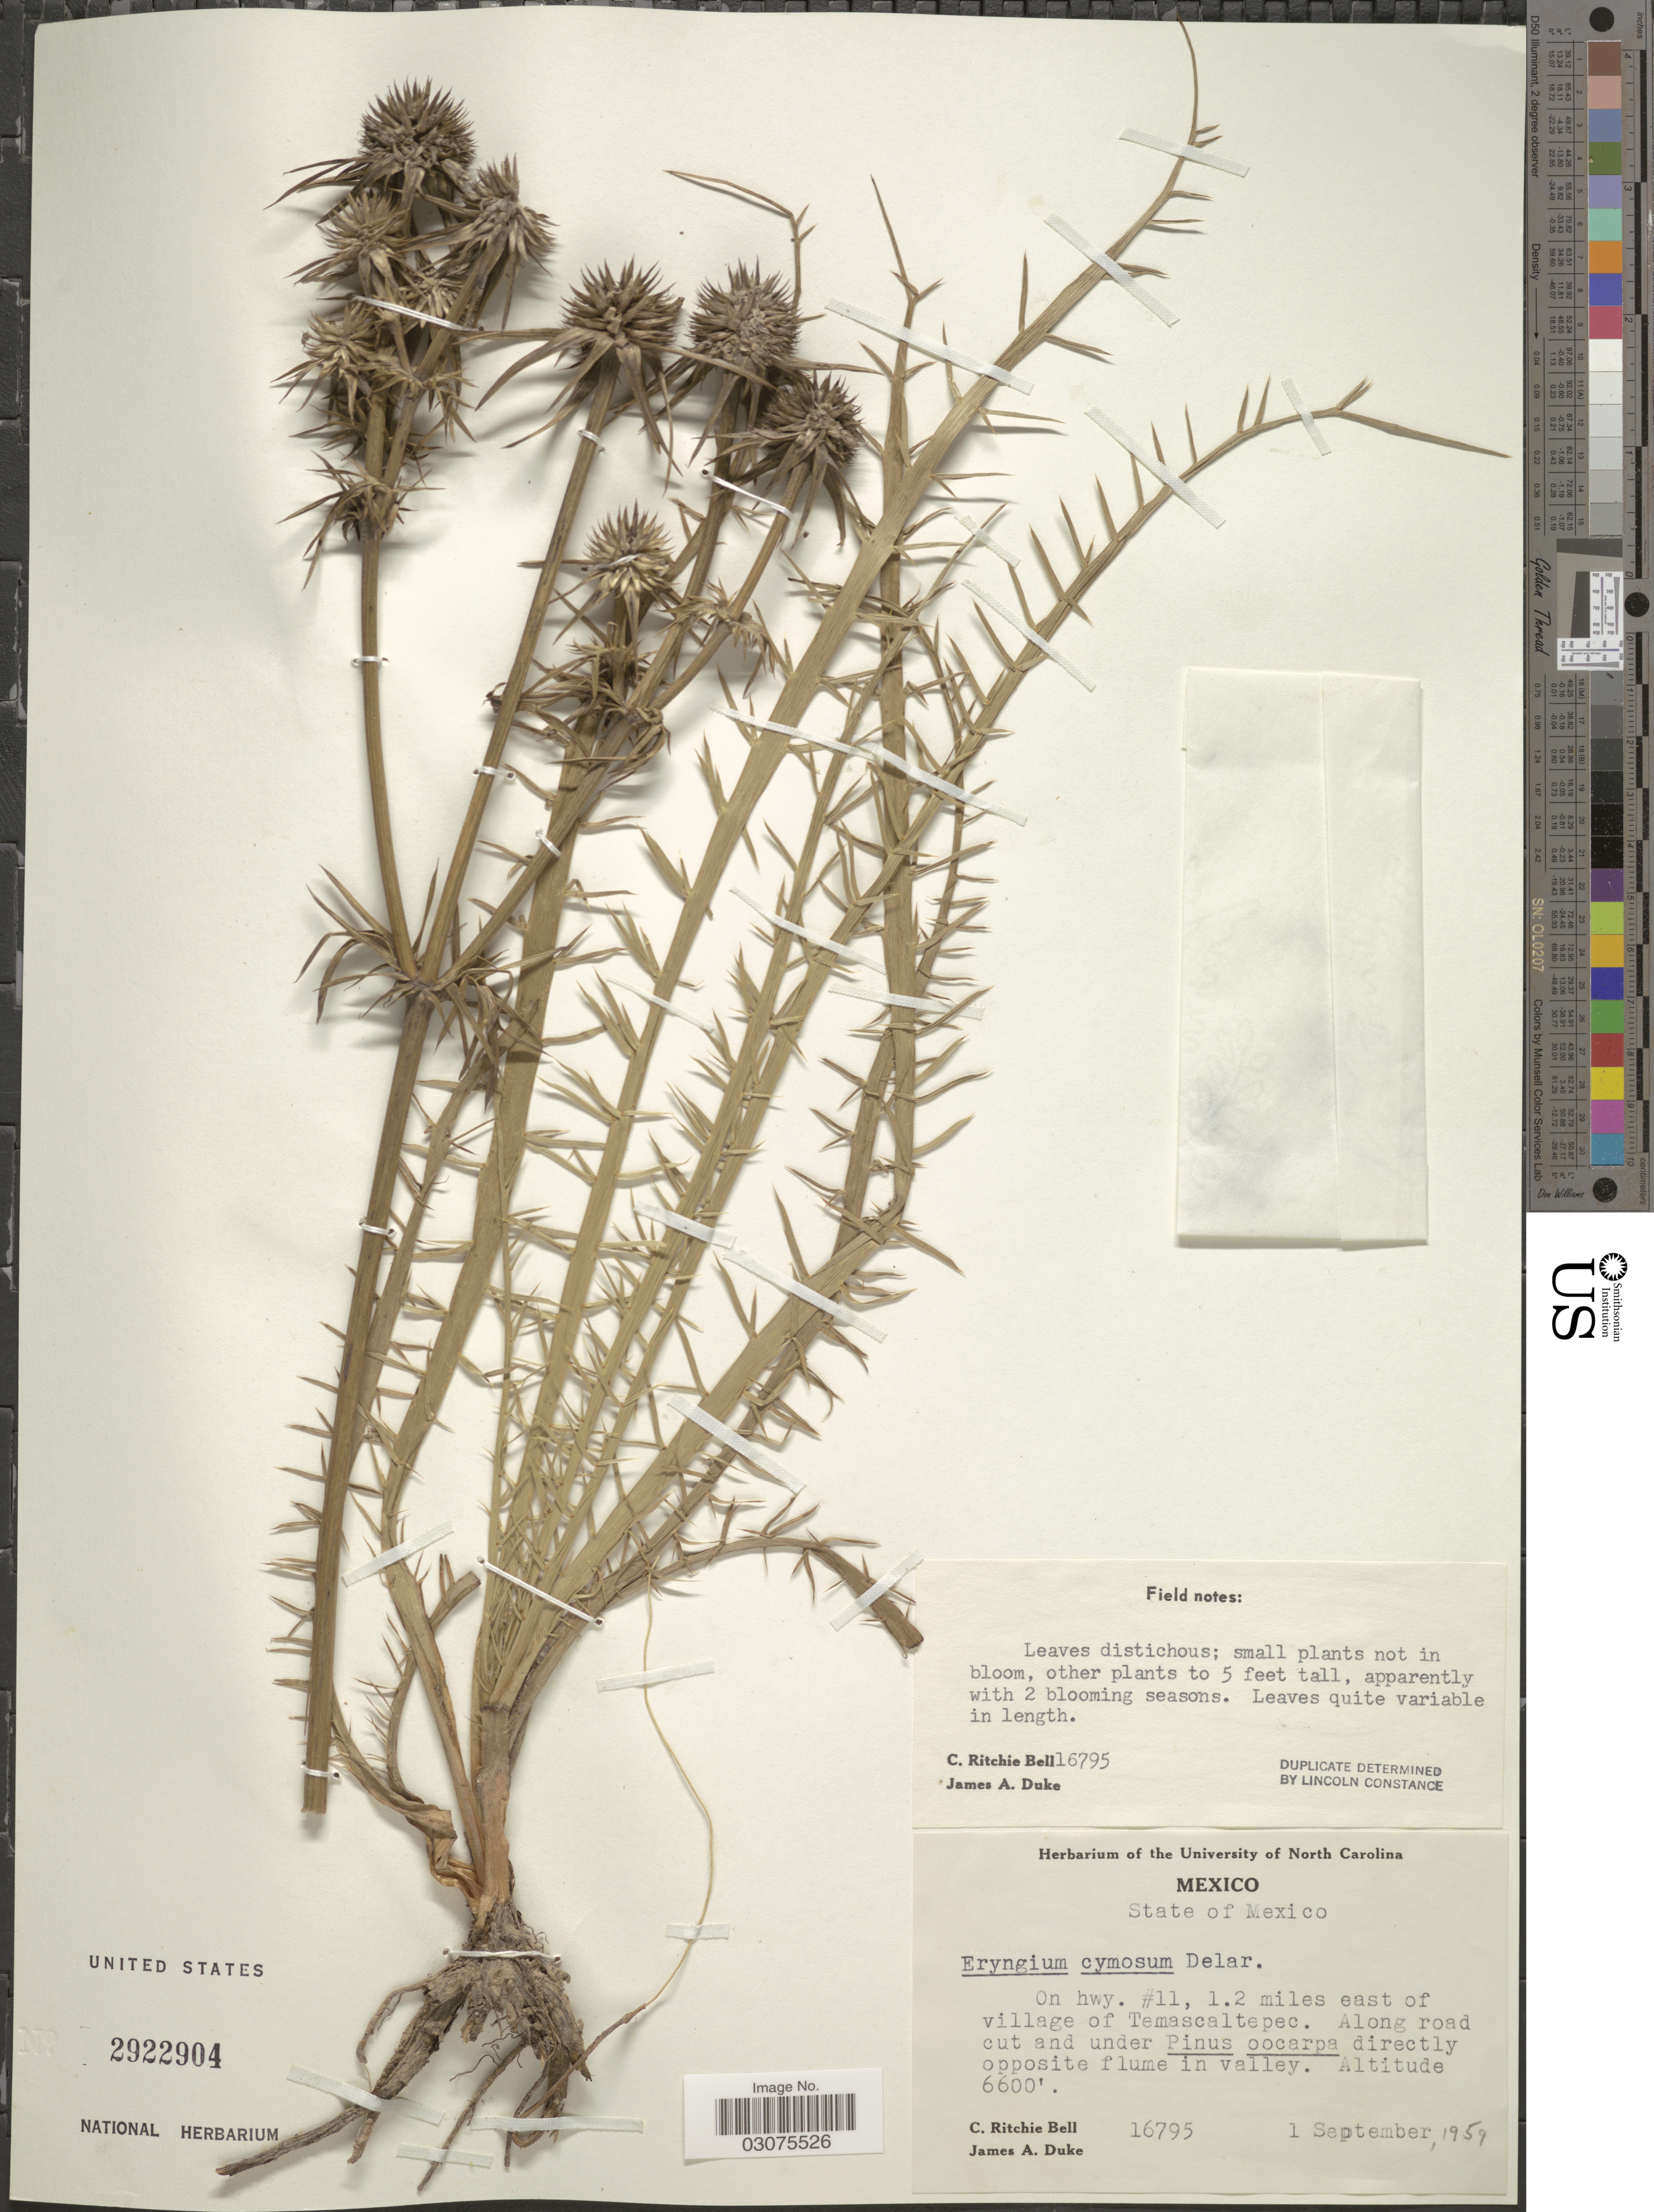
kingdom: Plantae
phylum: Tracheophyta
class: Magnoliopsida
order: Apiales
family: Apiaceae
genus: Eryngium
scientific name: Eryngium cymosum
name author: F. Delaroche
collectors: C. R. Bell & J. A. Duke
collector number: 16795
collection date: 1959-09-01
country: Mexico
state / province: México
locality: On hwy. #11, 1.2 miles east of village of Temascaltepec.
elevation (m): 2012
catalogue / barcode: US 2922904